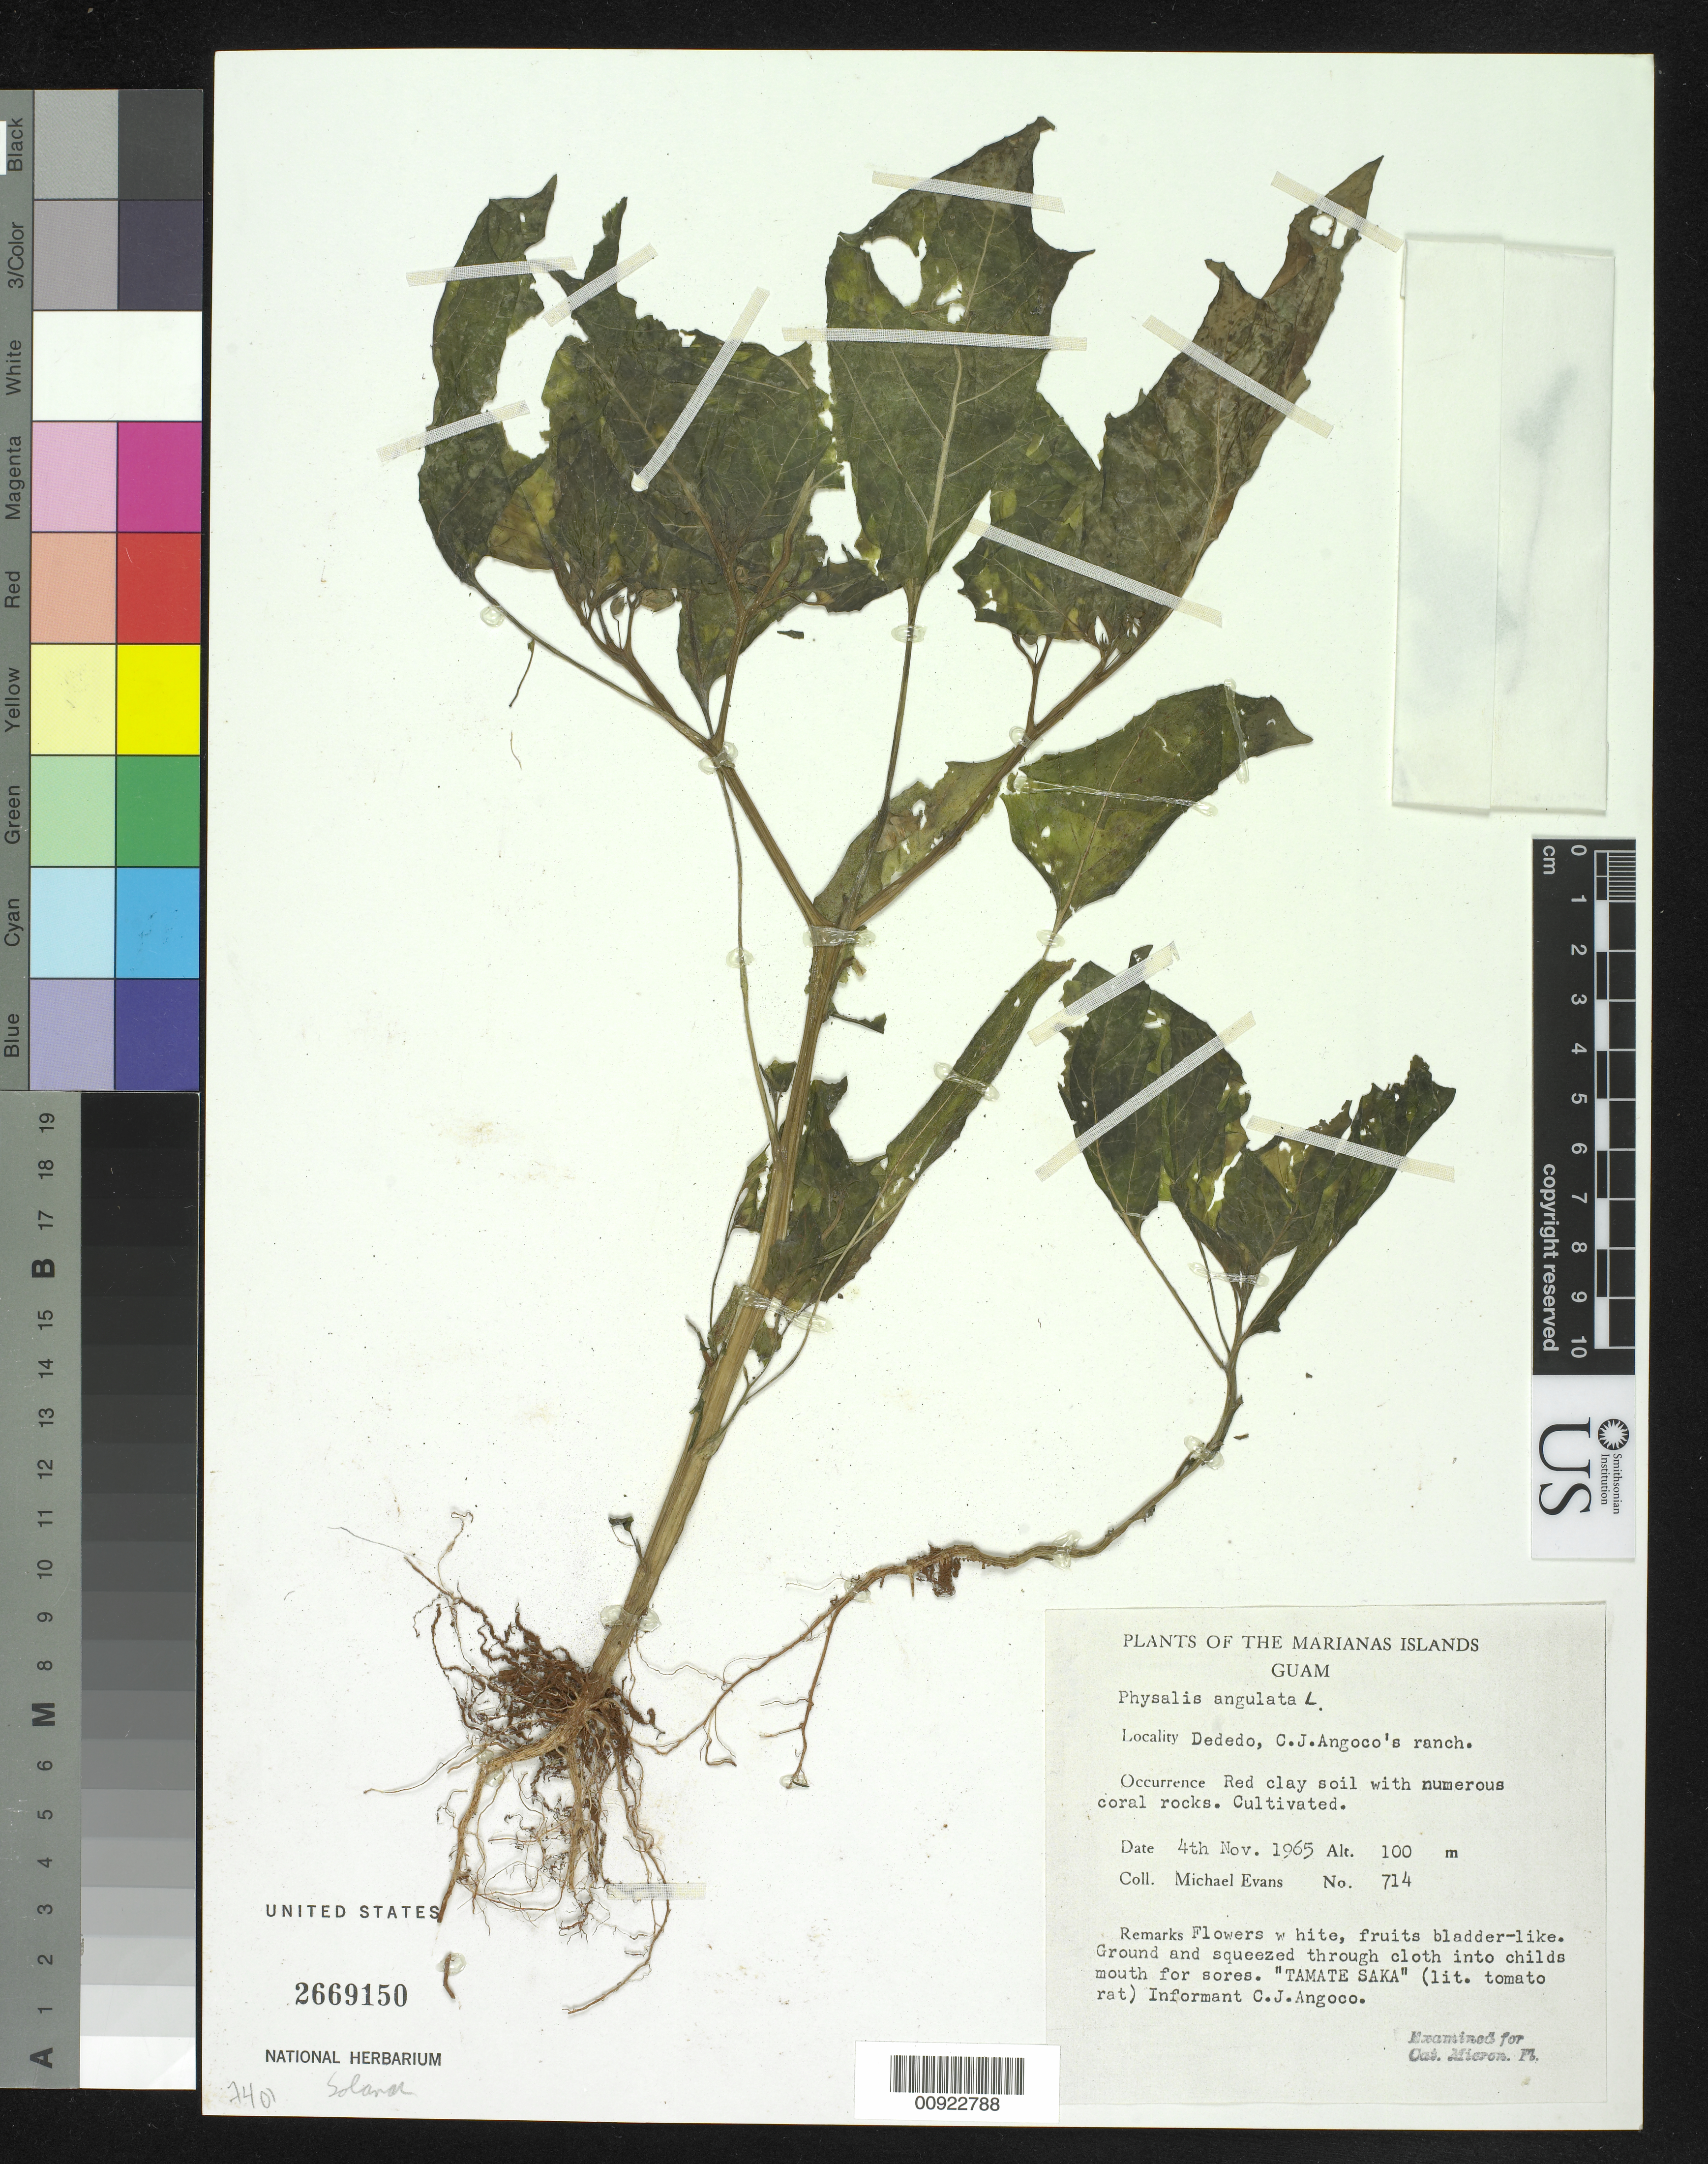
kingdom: Plantae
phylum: Tracheophyta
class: Magnoliopsida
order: Solanales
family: Solanaceae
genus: Physalis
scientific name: Physalis angulata var. angulata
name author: L.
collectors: M. Evans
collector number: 714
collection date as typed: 04 Nov 1965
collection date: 1965-11-04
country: Guam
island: Guam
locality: Dedeo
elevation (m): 100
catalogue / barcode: US 2669150